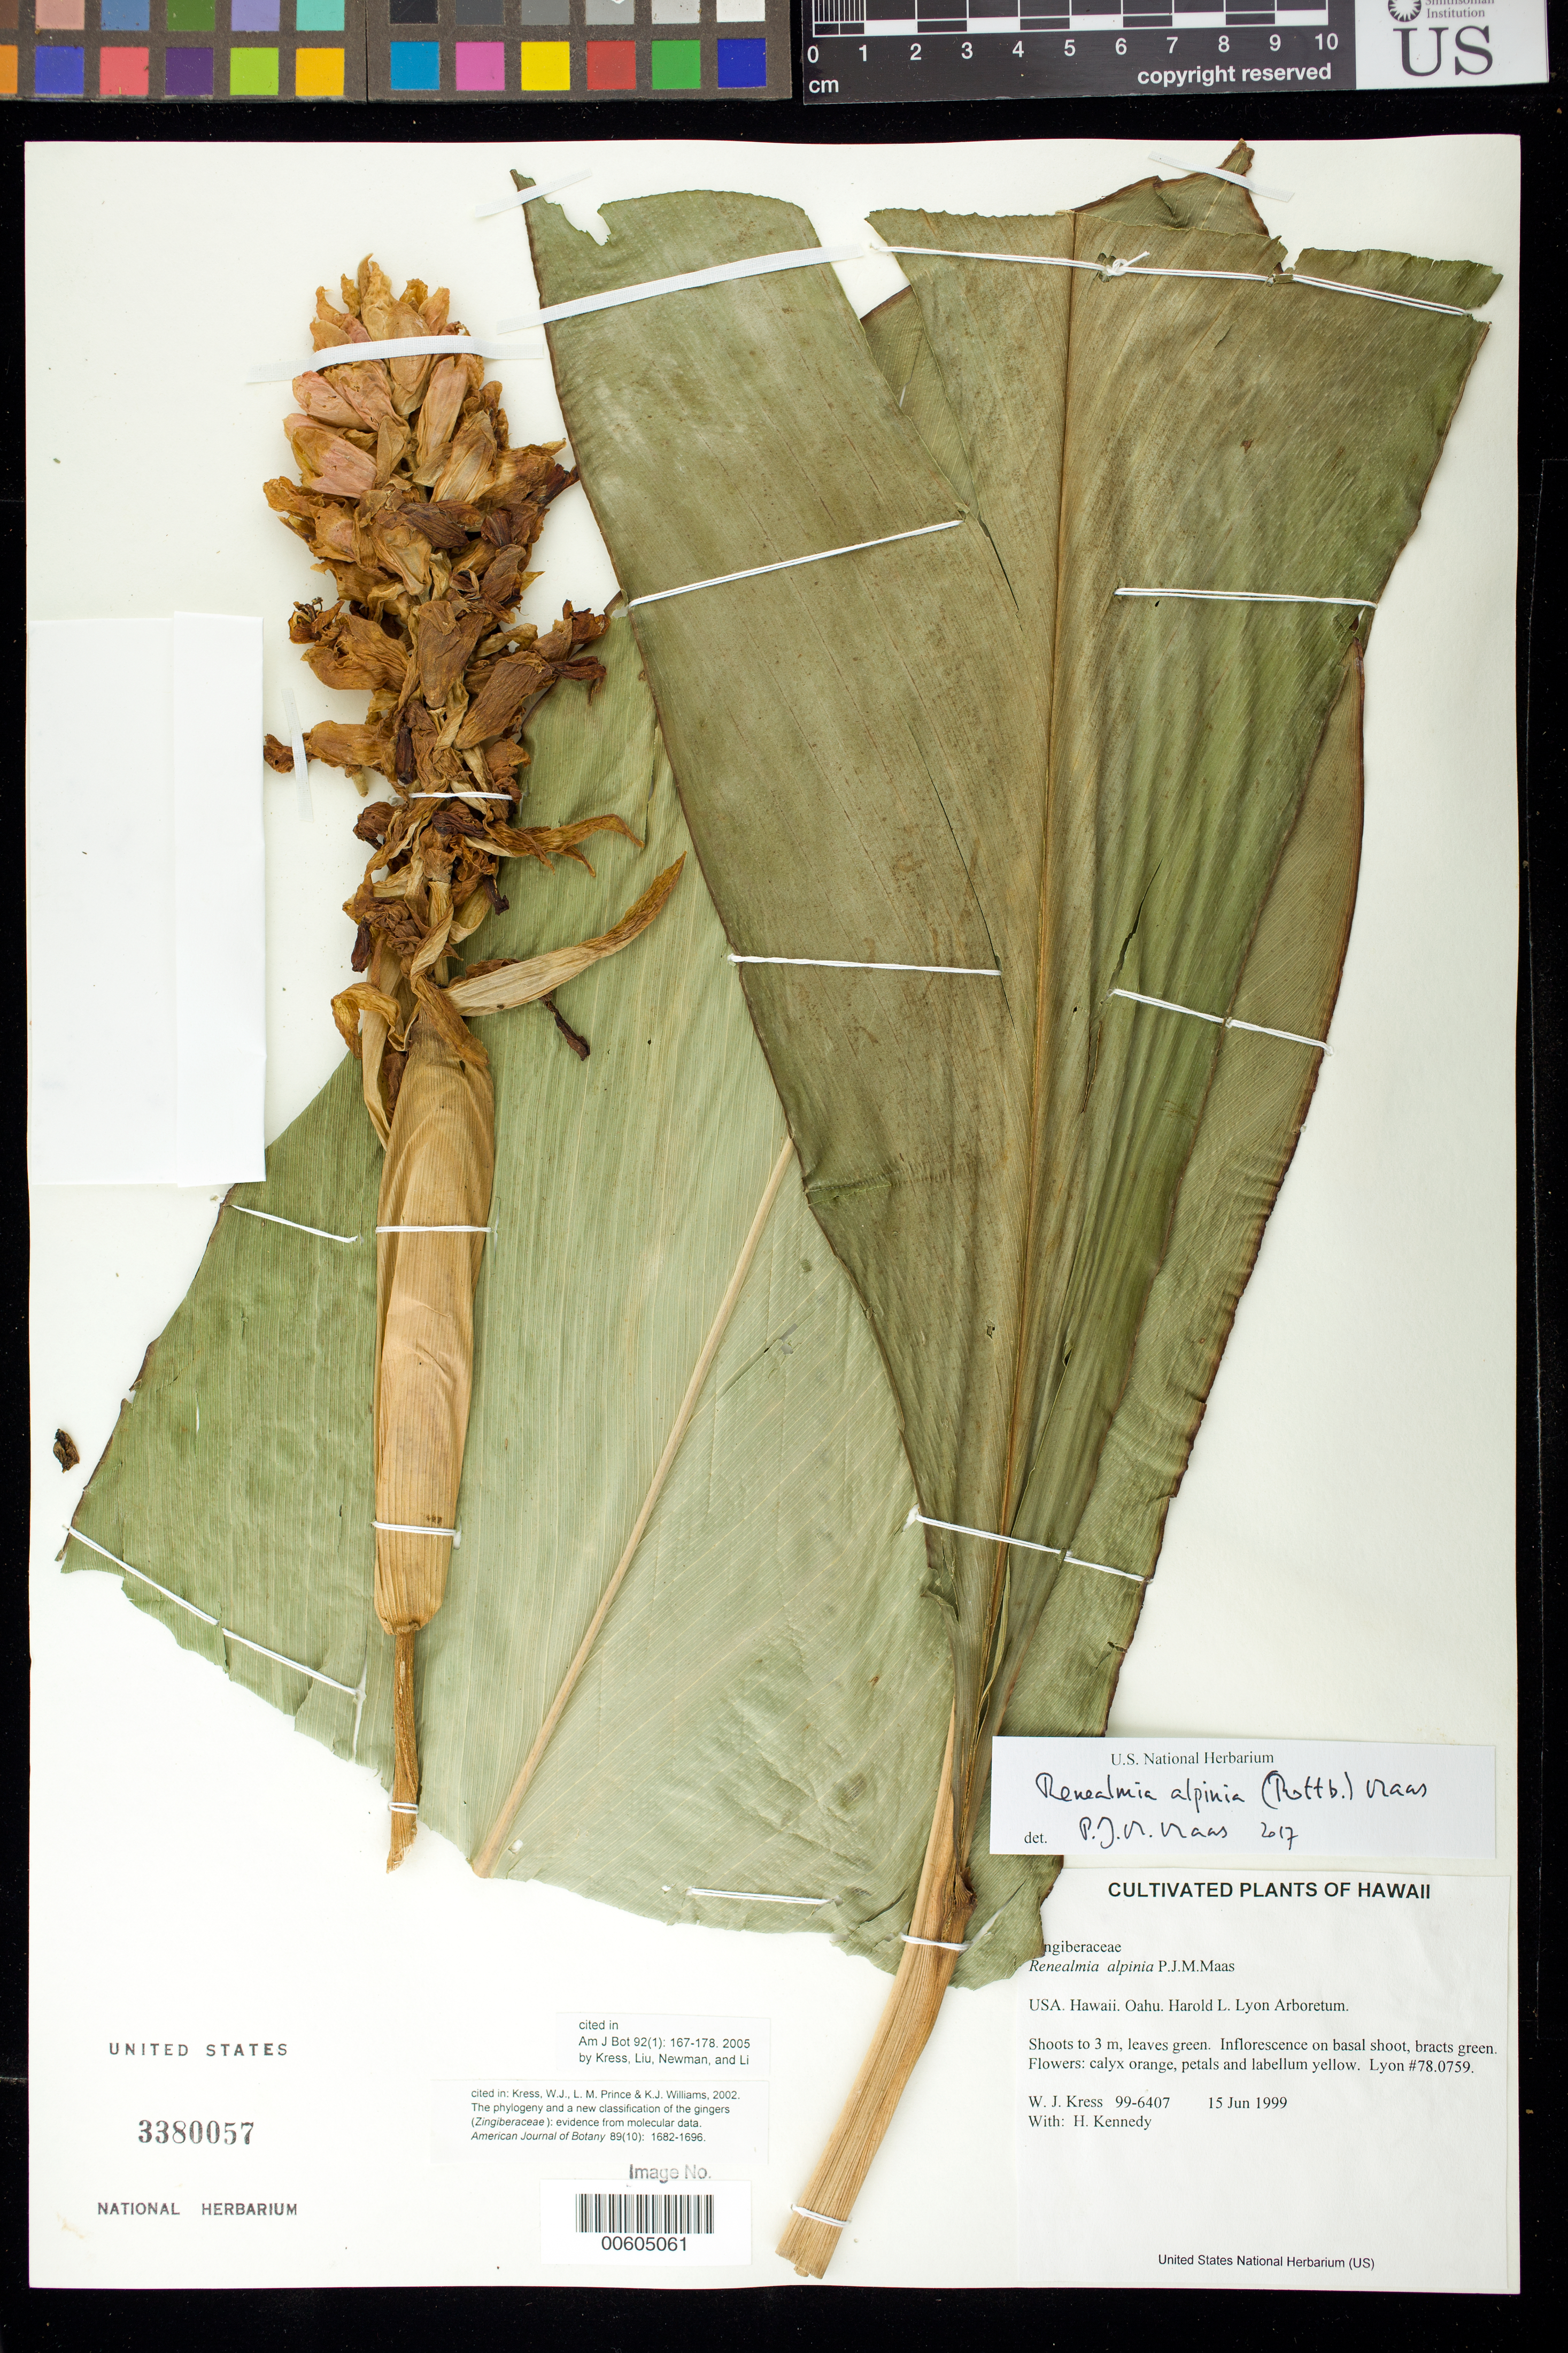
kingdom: Plantae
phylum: Tracheophyta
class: Liliopsida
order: Zingiberales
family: Zingiberaceae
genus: Renealmia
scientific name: Renealmia alpinia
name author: (Rottb.) Maas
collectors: W. J. Kress & H. Kennedy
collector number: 99-6407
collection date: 1999-06-15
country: United States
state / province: Hawaii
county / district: Honolulu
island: Oahu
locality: Harold L. Lyon Arboretum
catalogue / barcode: US 3380057